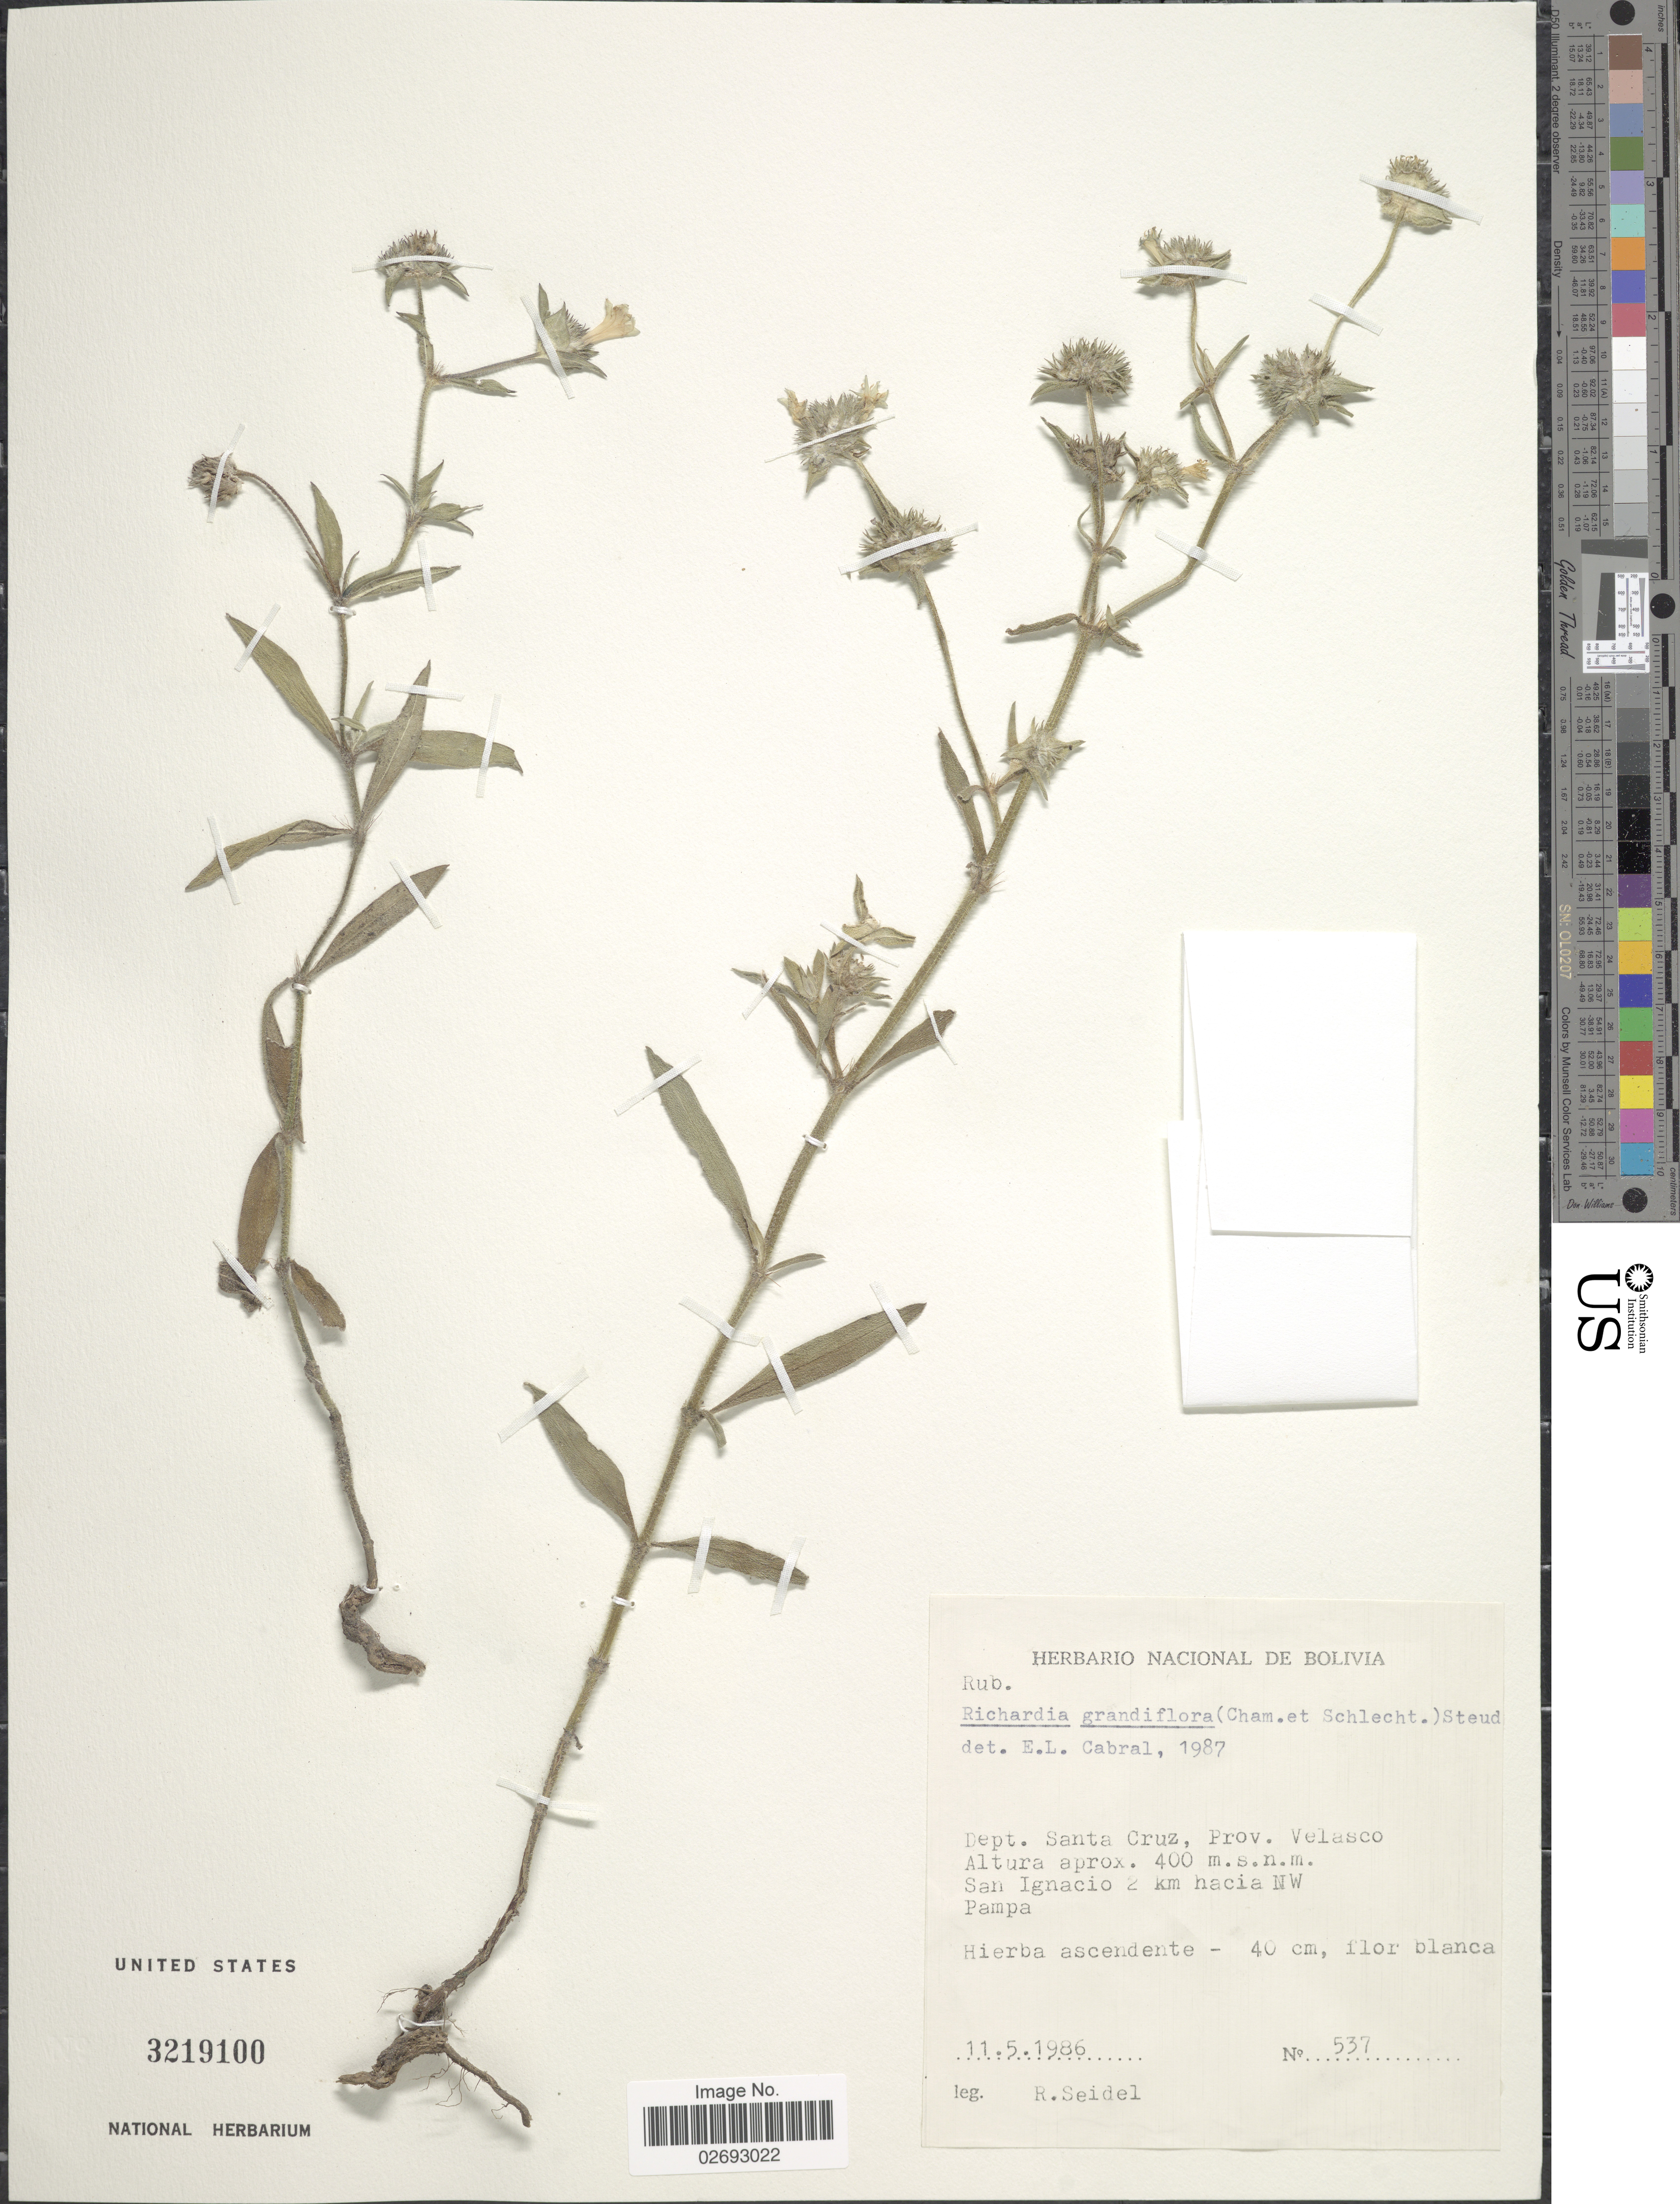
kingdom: Plantae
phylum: Tracheophyta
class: Magnoliopsida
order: Gentianales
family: Rubiaceae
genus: Richardia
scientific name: Richardia grandiflora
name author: (Cham. & Schltdl.) Steud.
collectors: R. Seidel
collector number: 537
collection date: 1986-05-11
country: Bolivia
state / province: Santa Cruz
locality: Prov. Velasco. San Ignacio 2 km hacia NW Pampa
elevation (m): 400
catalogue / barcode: US 3219100